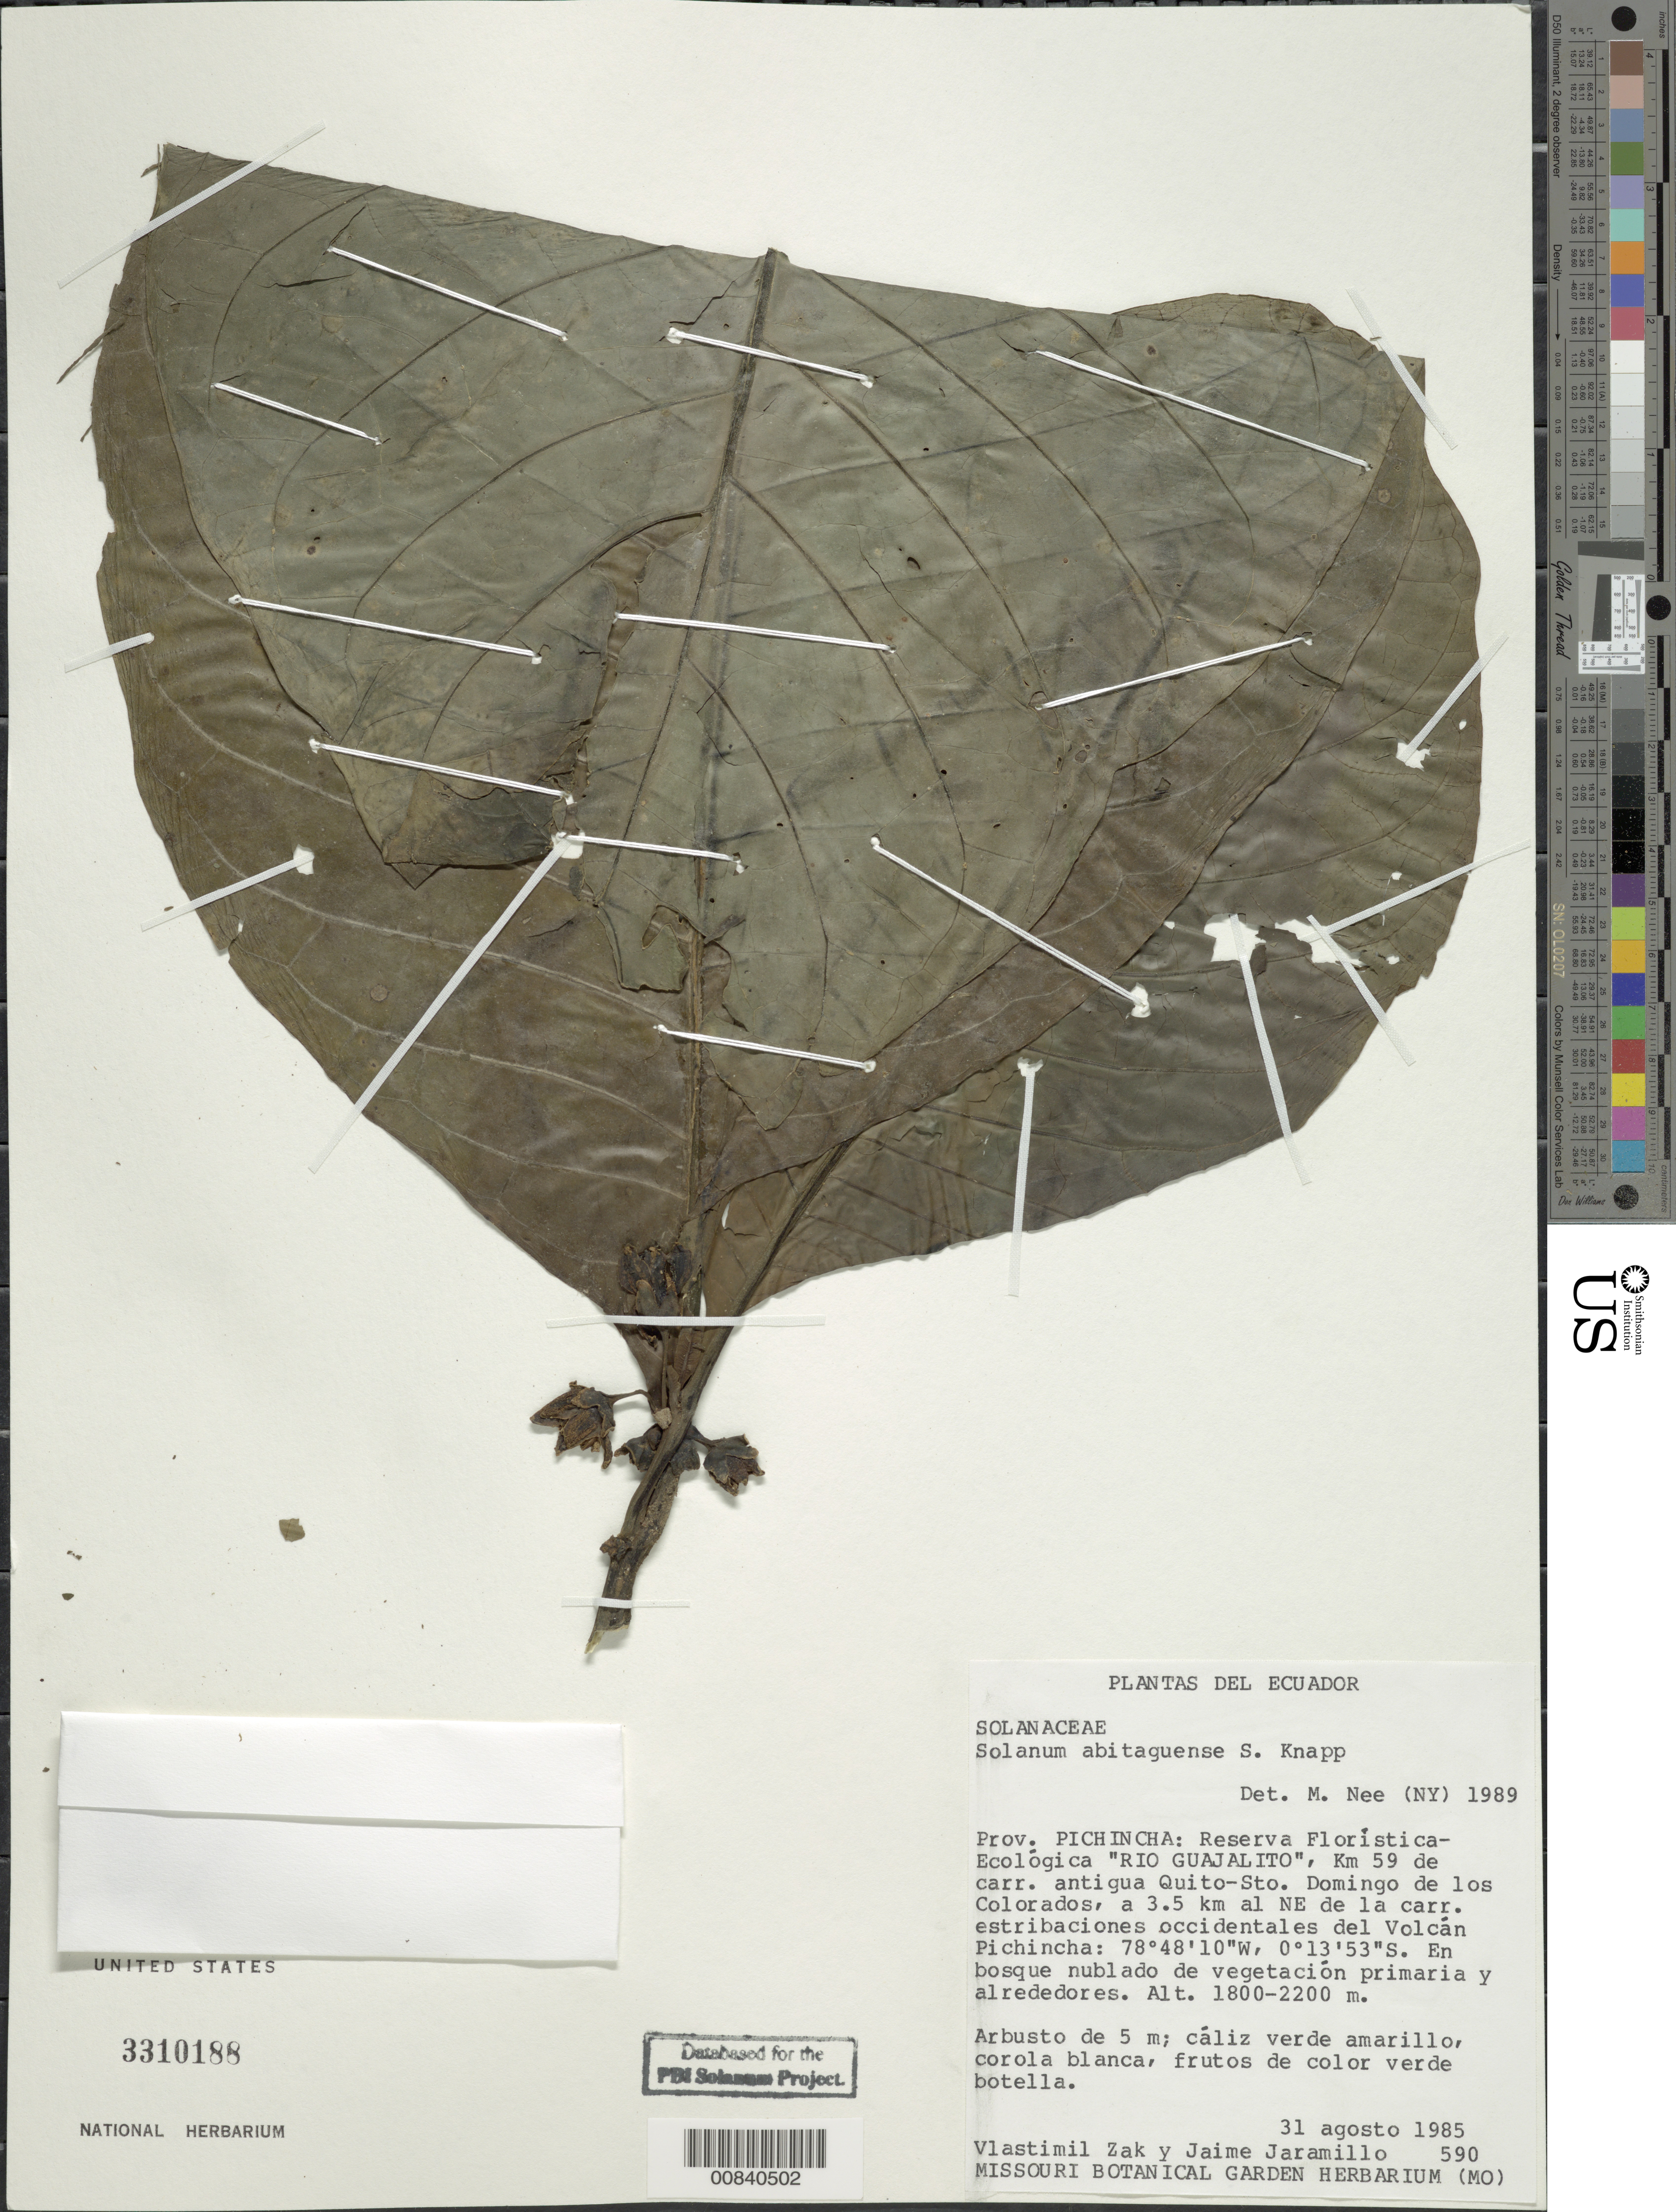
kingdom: Plantae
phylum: Tracheophyta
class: Magnoliopsida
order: Solanales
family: Solanaceae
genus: Solanum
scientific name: Solanum abitaguense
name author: S. Knapp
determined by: Nee, Michael H.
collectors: V. Zak & J. L. Jaramillo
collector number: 590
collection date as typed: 31 Aug 1985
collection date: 1985-08-31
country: Ecuador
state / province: Pichincha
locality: Reserva Florística-Ecológica "Rio Guajalito", Km 59 de carr. antigua Quito-Sto. Domingo de los Colorados, a 3.5 km al NE de la carr. estribaciones occidentales del Volcán Pichincha.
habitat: En bosque nublado de vegetación primaria y alrededores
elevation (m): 1800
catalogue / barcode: US 3310188